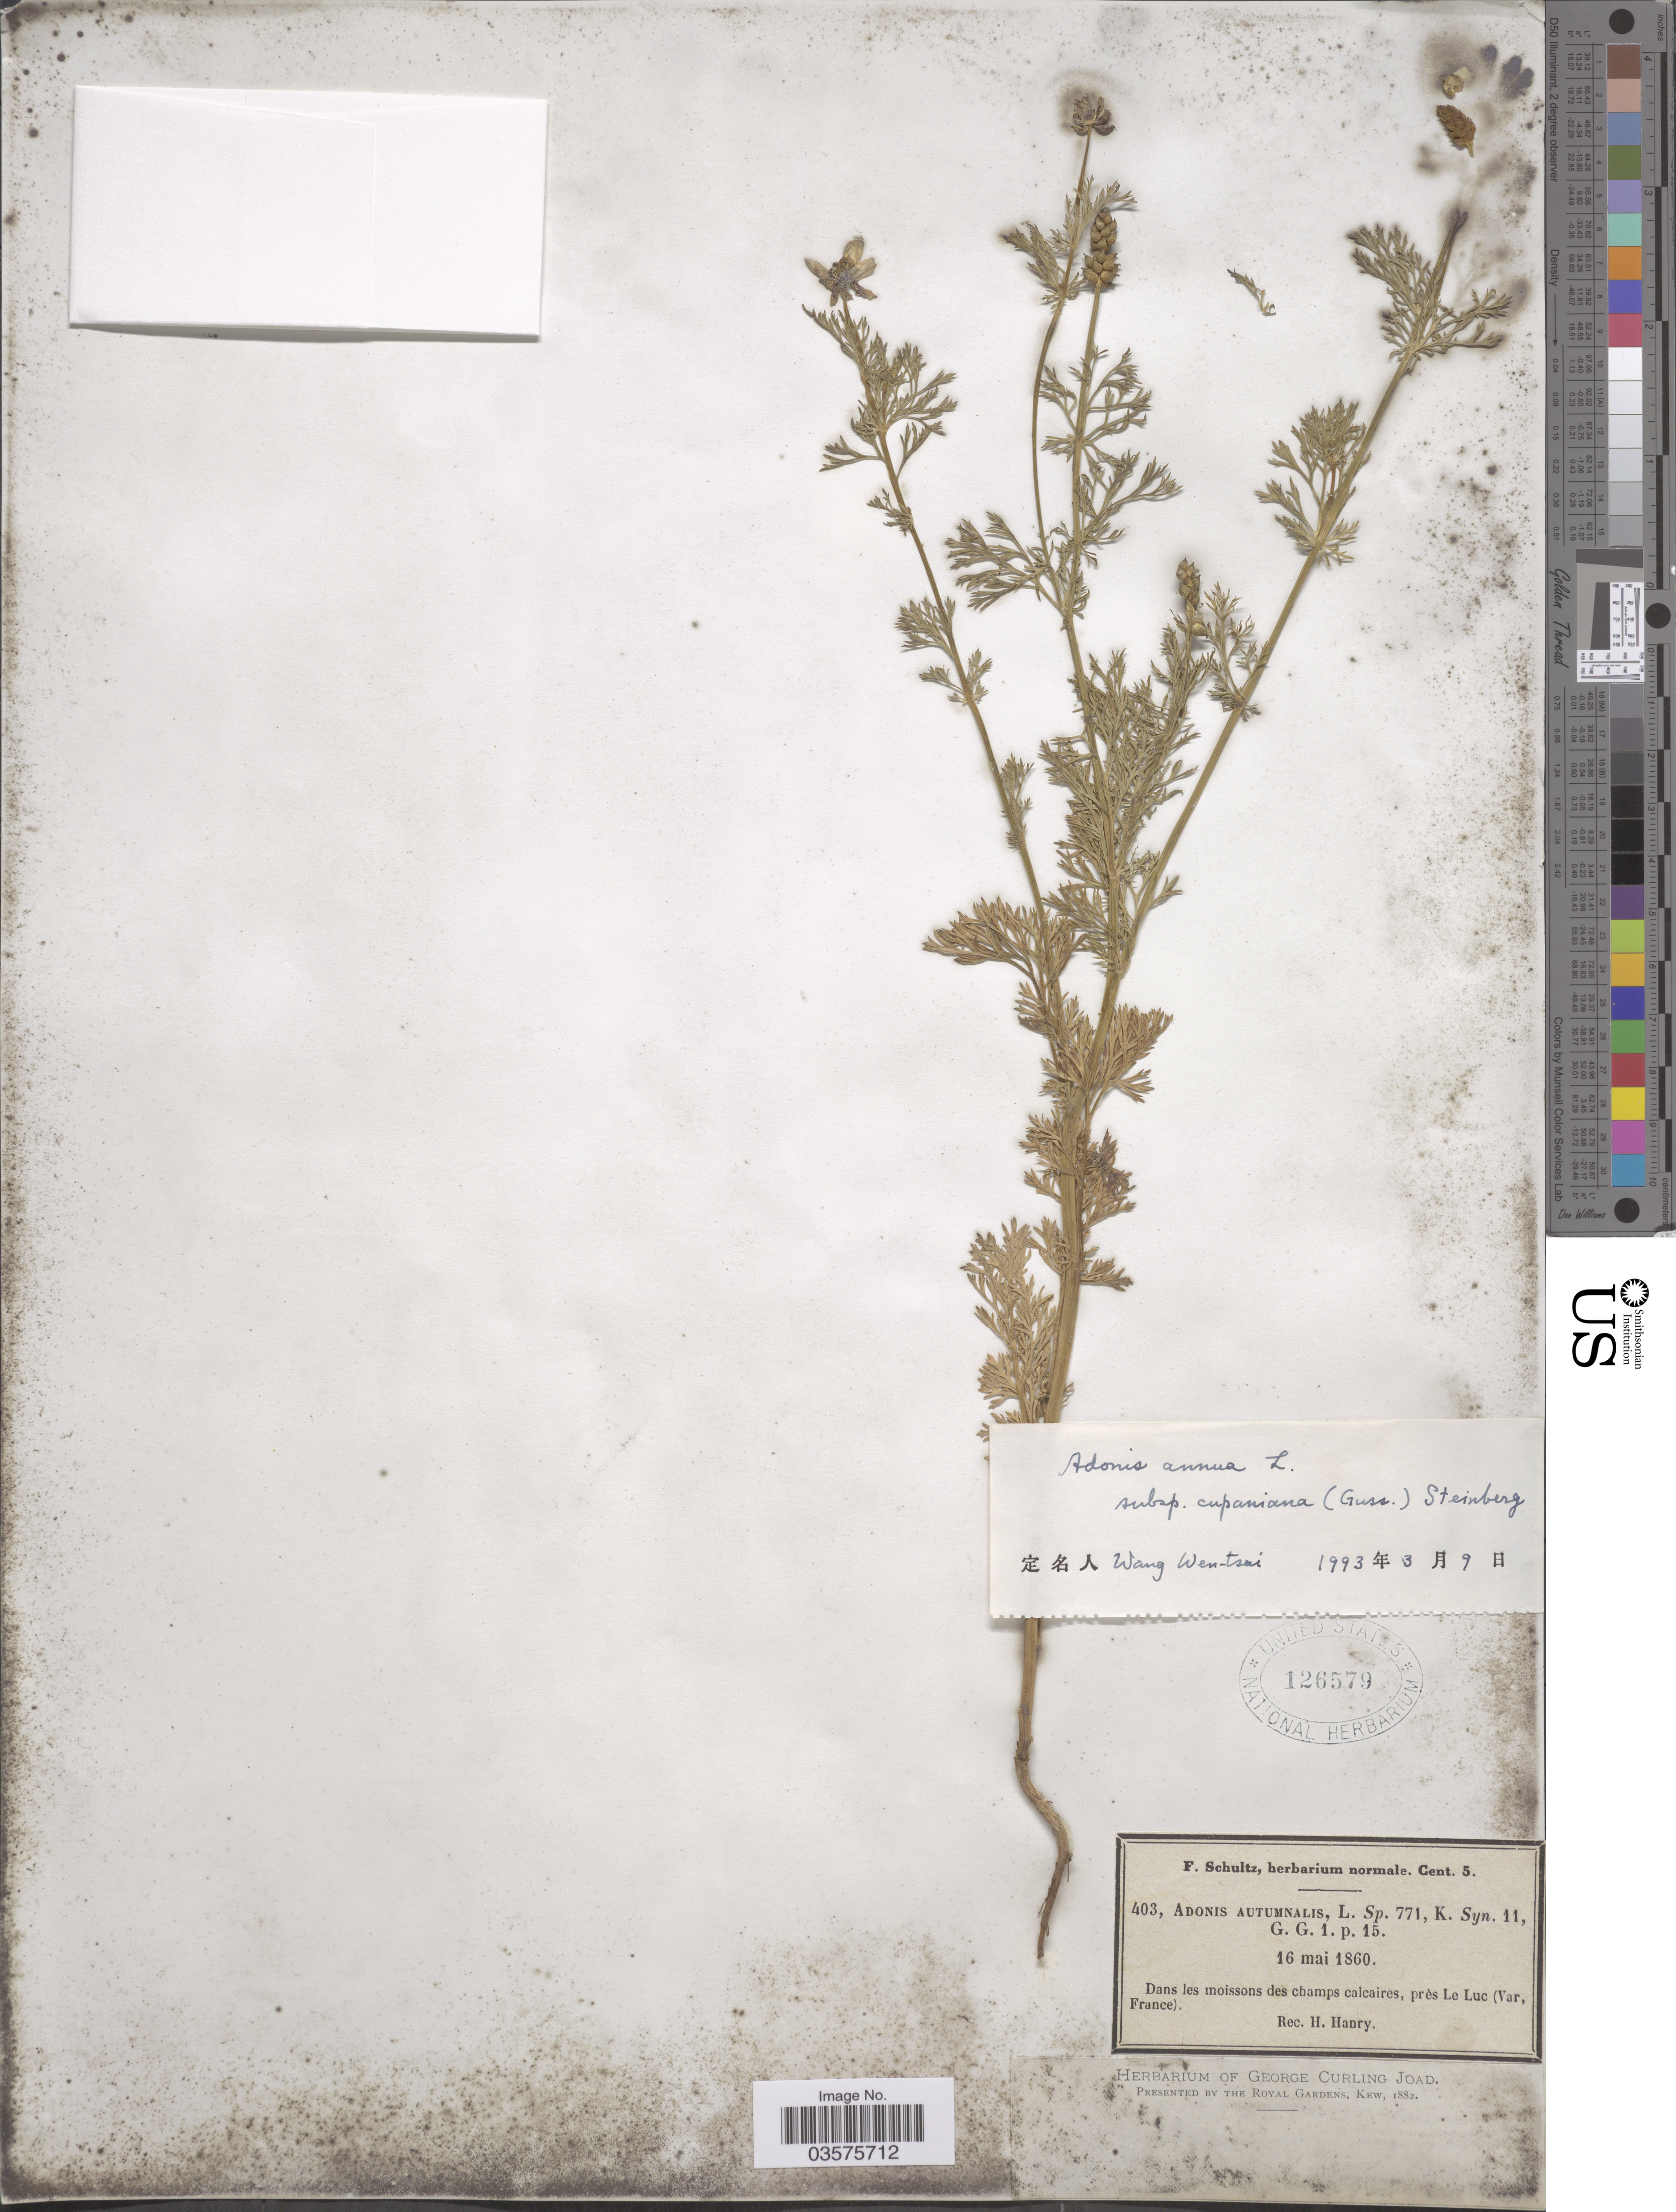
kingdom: Plantae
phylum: Tracheophyta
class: Magnoliopsida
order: Ranunculales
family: Ranunculaceae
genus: Adonis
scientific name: Adonis annua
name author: L.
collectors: H. Hanry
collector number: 403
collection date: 1860-05-16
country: France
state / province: Provence-Alpes-Côte d'Azur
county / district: Var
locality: Dans les moissons des champs calcaires, près Le Luc (Var).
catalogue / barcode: US 126579